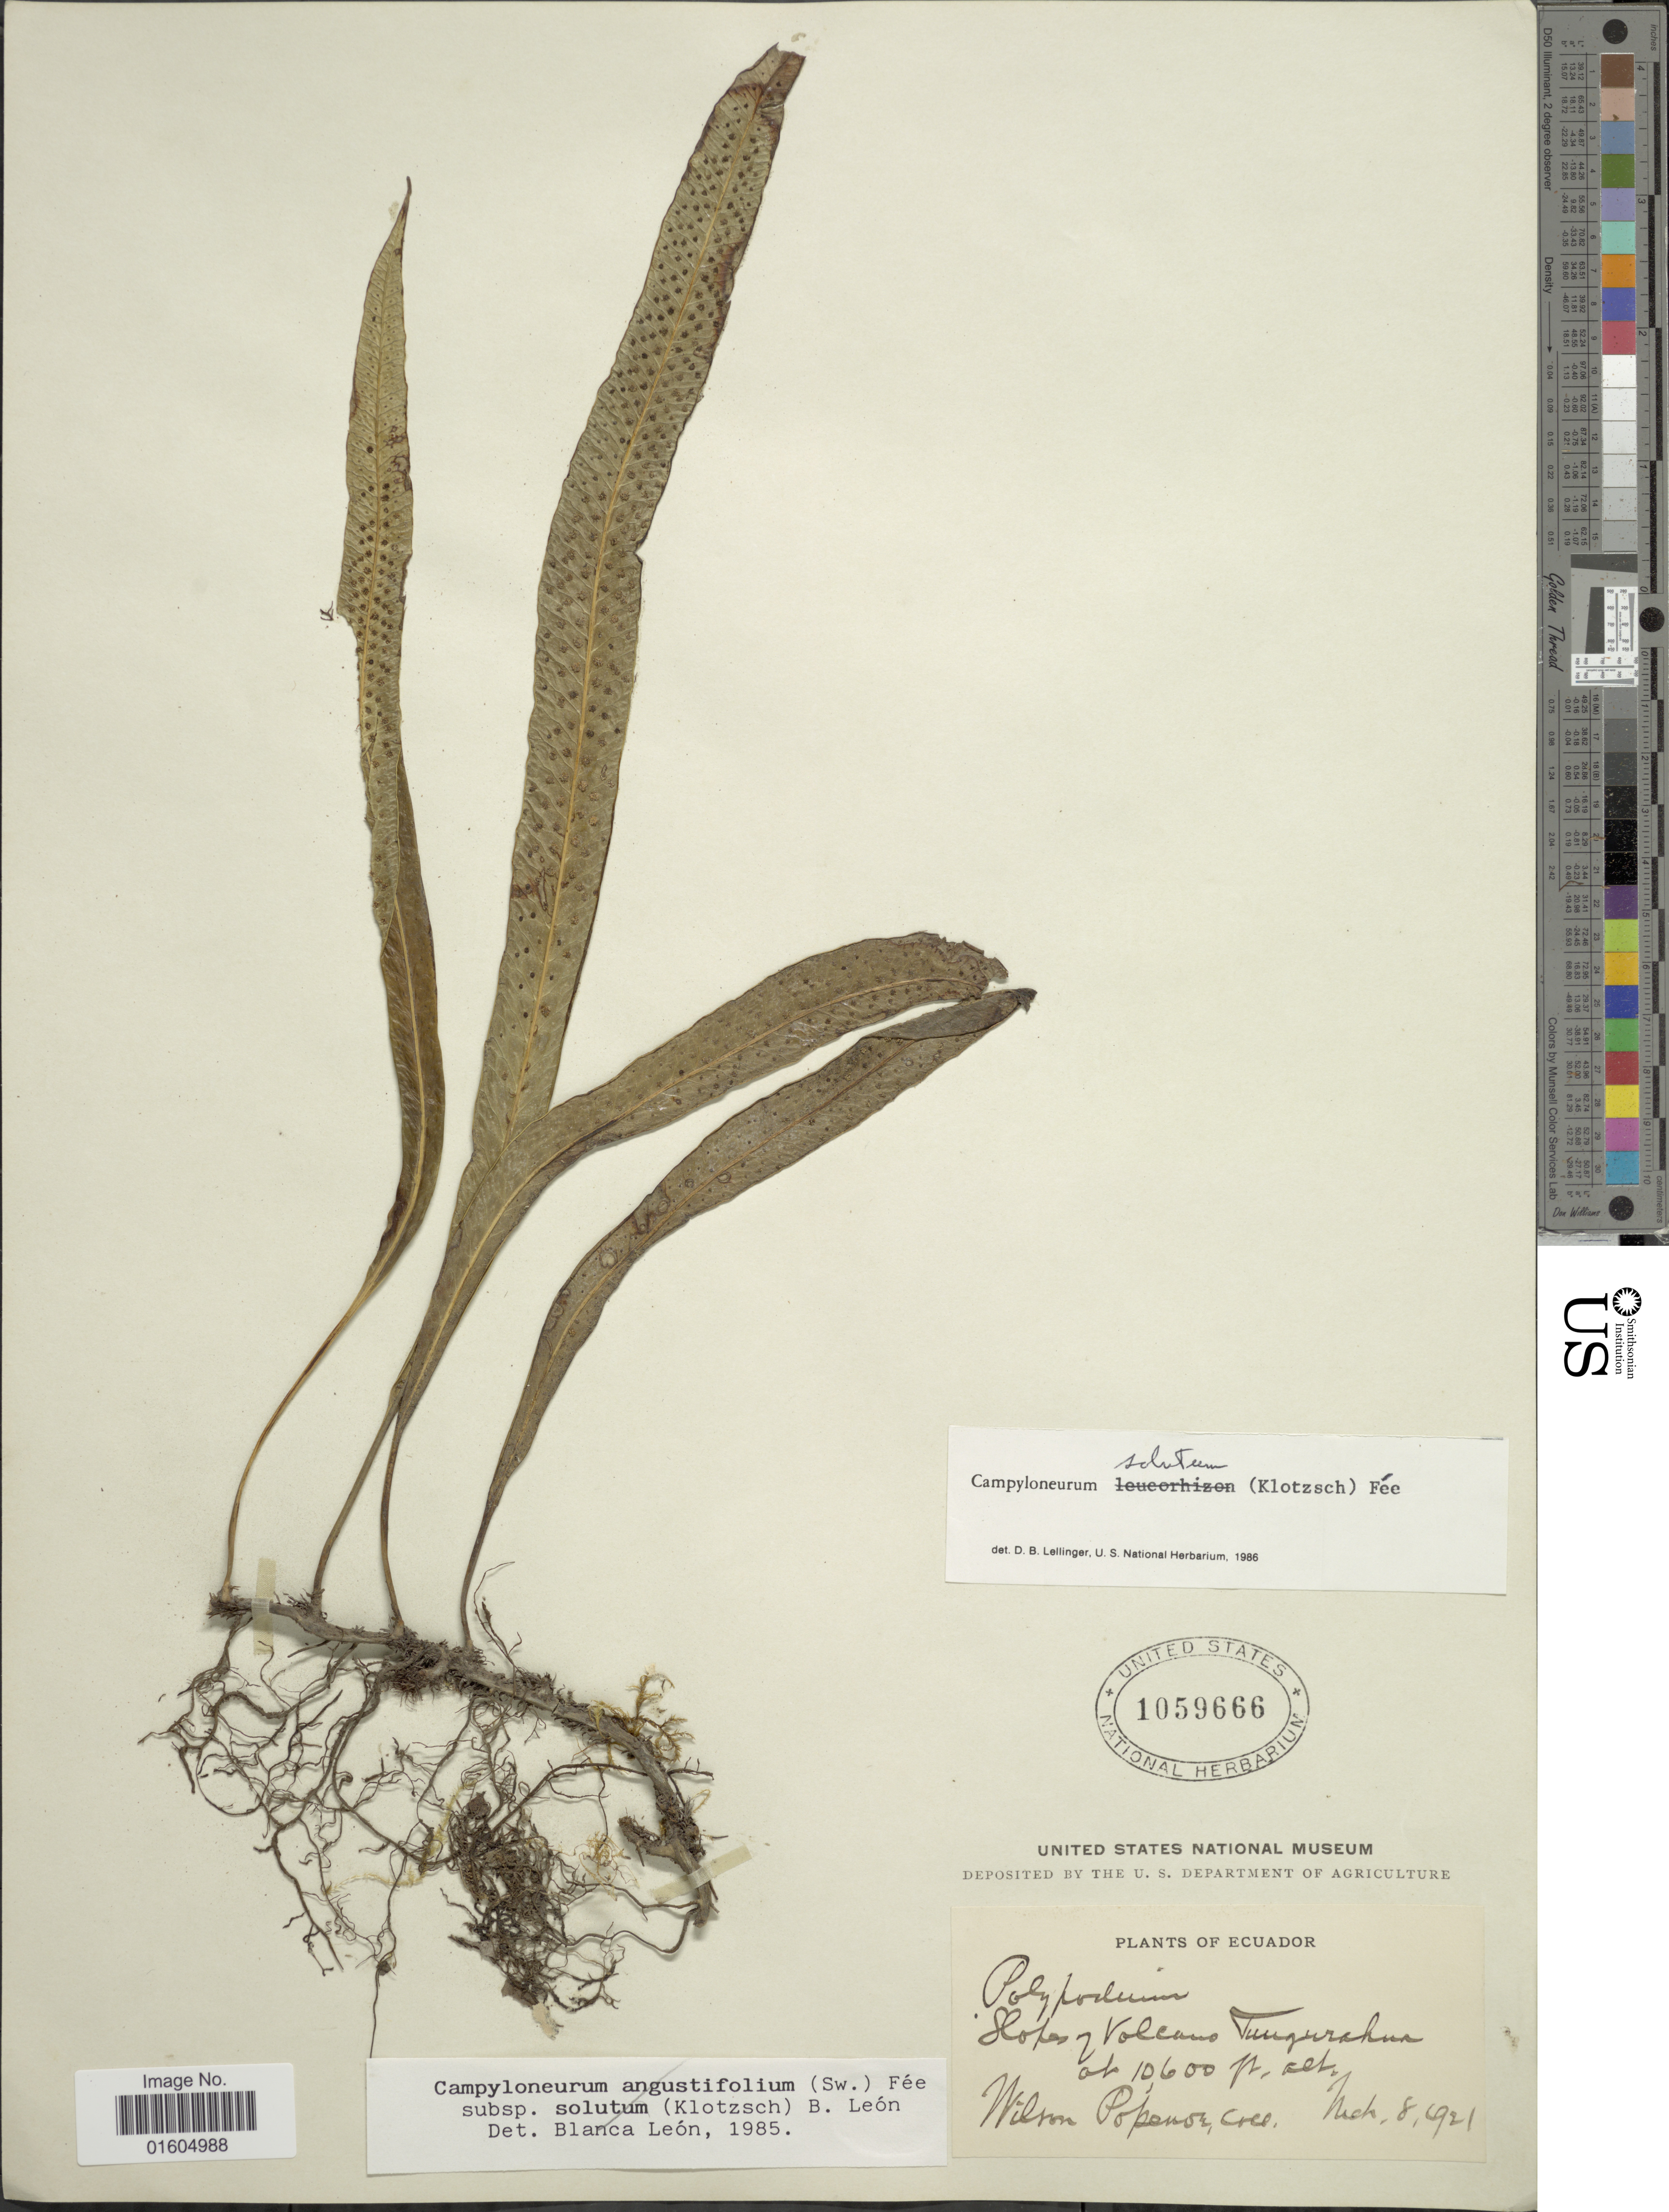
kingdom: Plantae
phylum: Tracheophyta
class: Polypodiopsida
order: Polypodiales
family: Polypodiaceae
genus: Campyloneurum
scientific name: Campyloneurum solutum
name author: (Klotzsch) Fée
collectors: W. Popenoe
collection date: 1921-03-08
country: Ecuador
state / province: Tungurahua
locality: Ecuador. Slopes of Volcano Tungurahua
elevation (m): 3231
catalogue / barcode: US 1059666